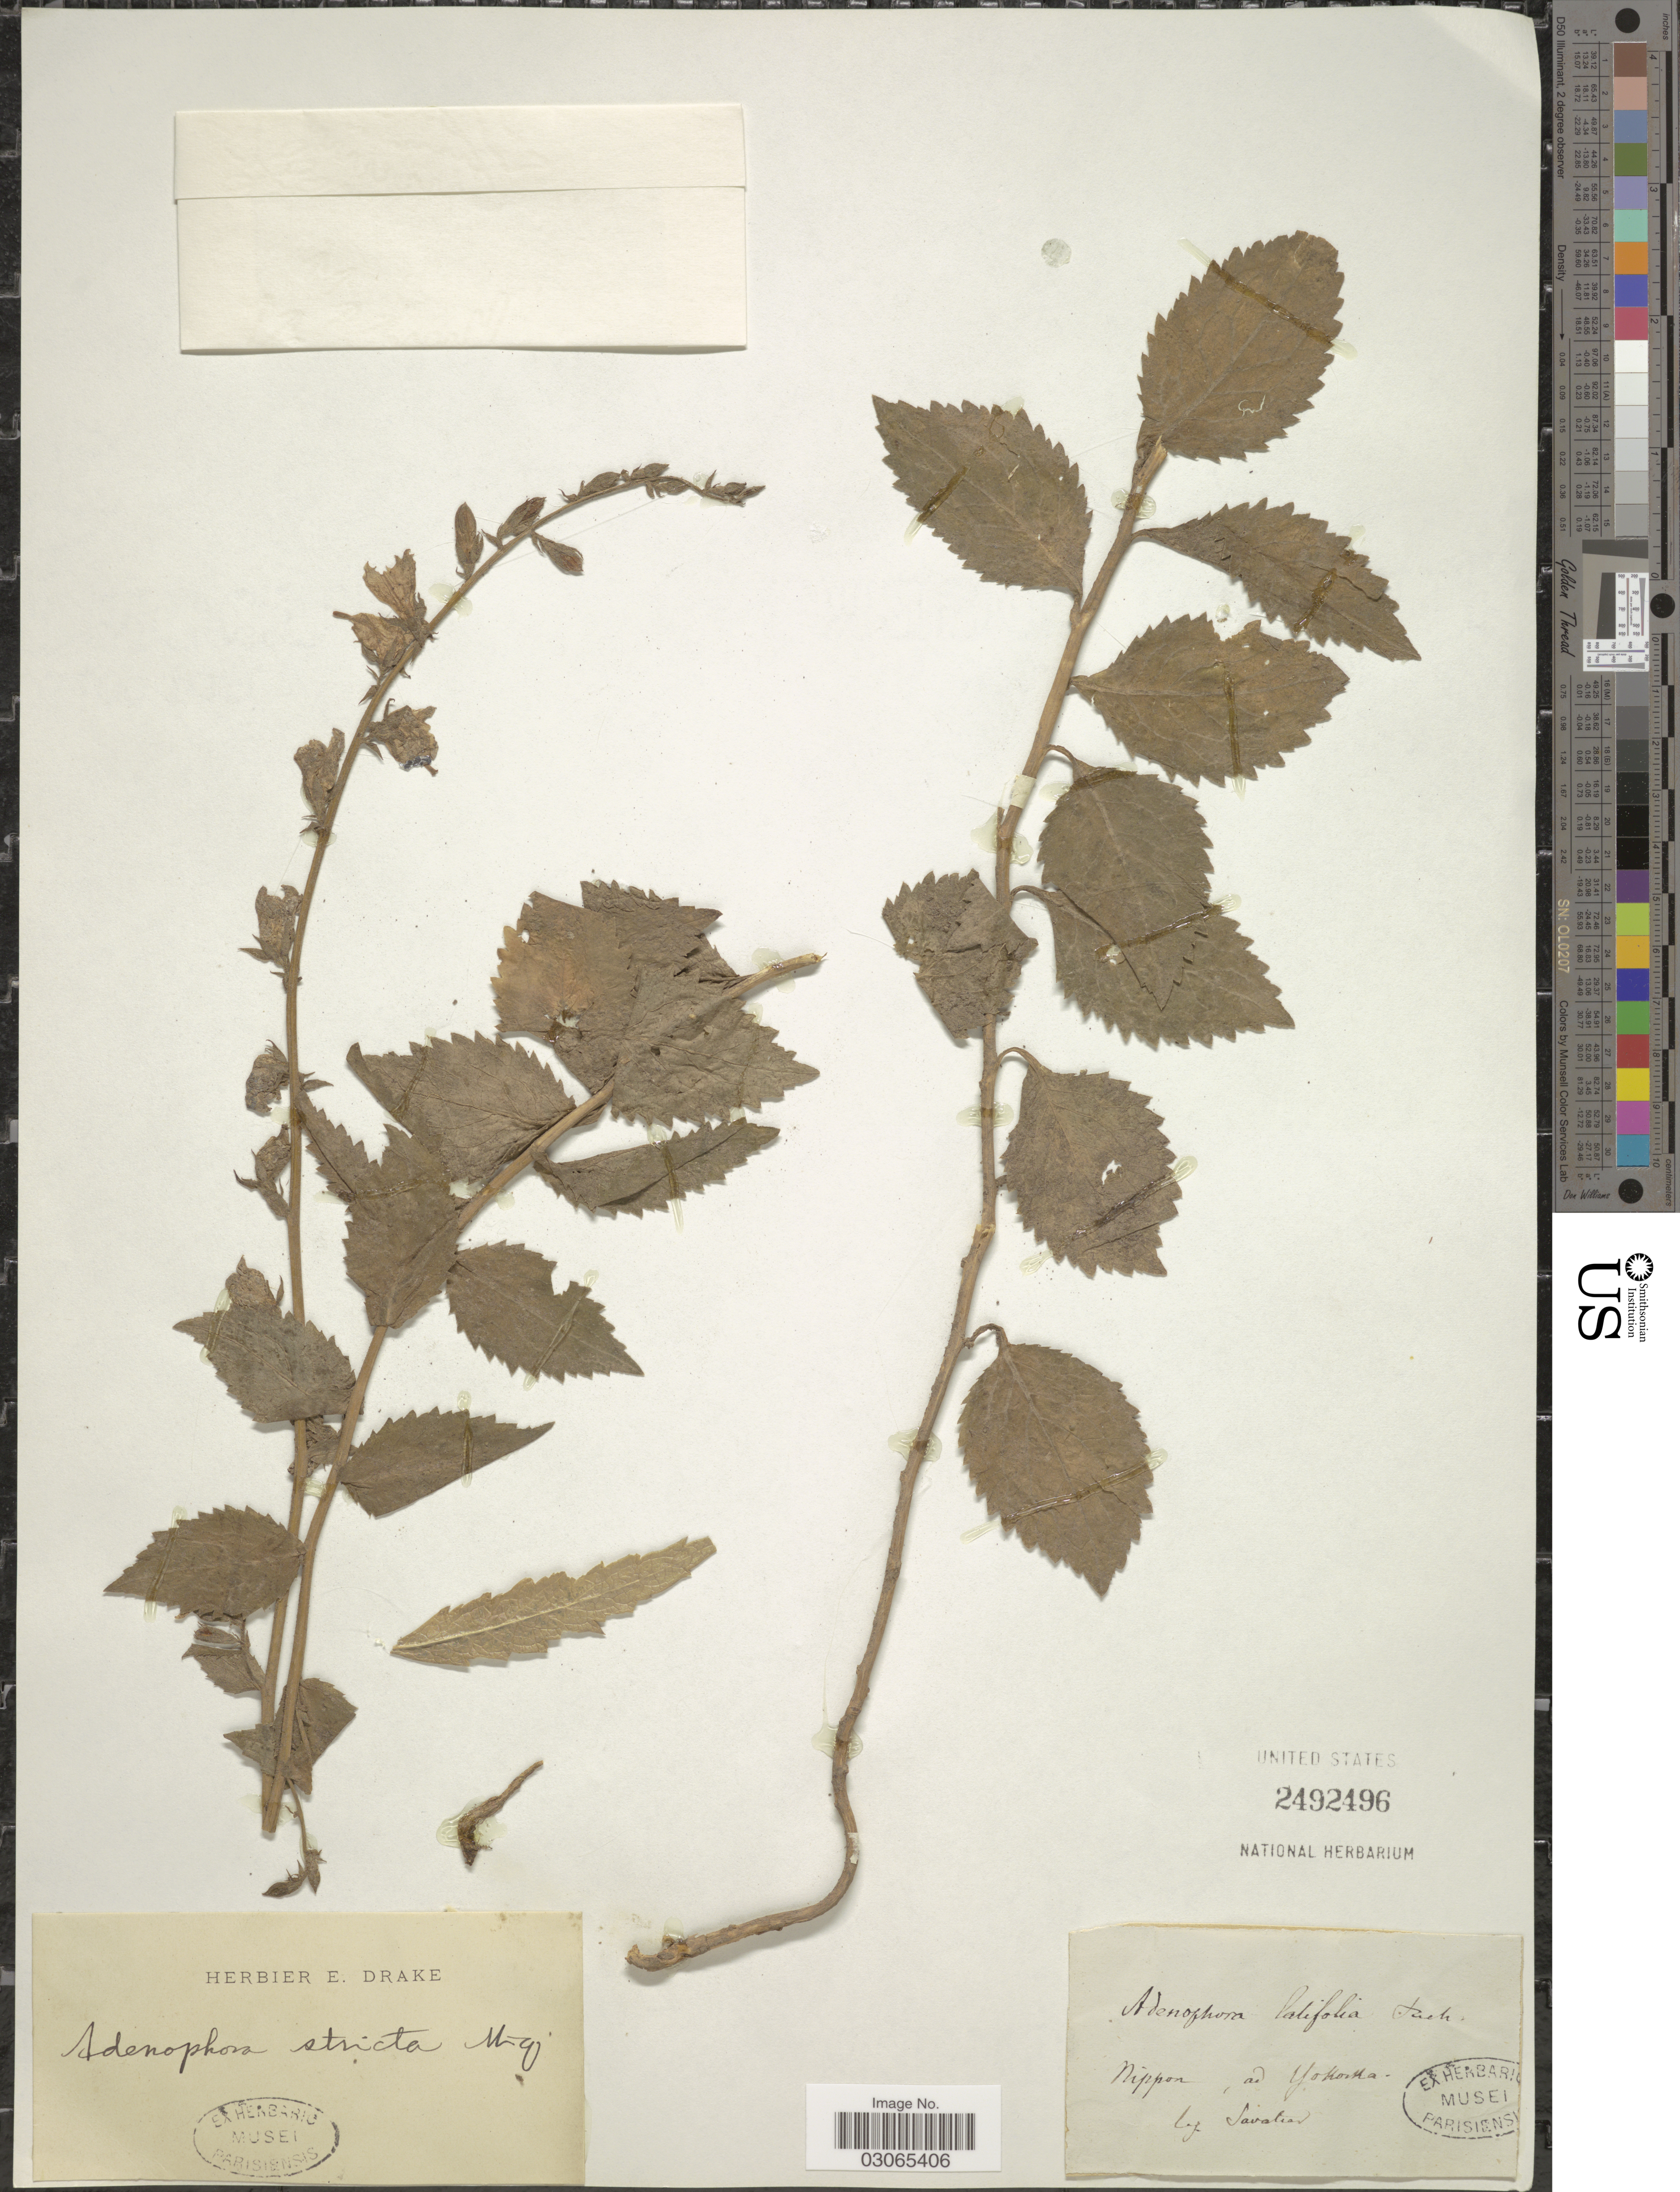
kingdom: Plantae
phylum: Tracheophyta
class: Magnoliopsida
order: Asterales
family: Campanulaceae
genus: Adenophora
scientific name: Adenophora stricta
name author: Miq.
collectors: Savatier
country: Japan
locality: Nippon, ad Yokoska.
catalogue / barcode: US 2492496